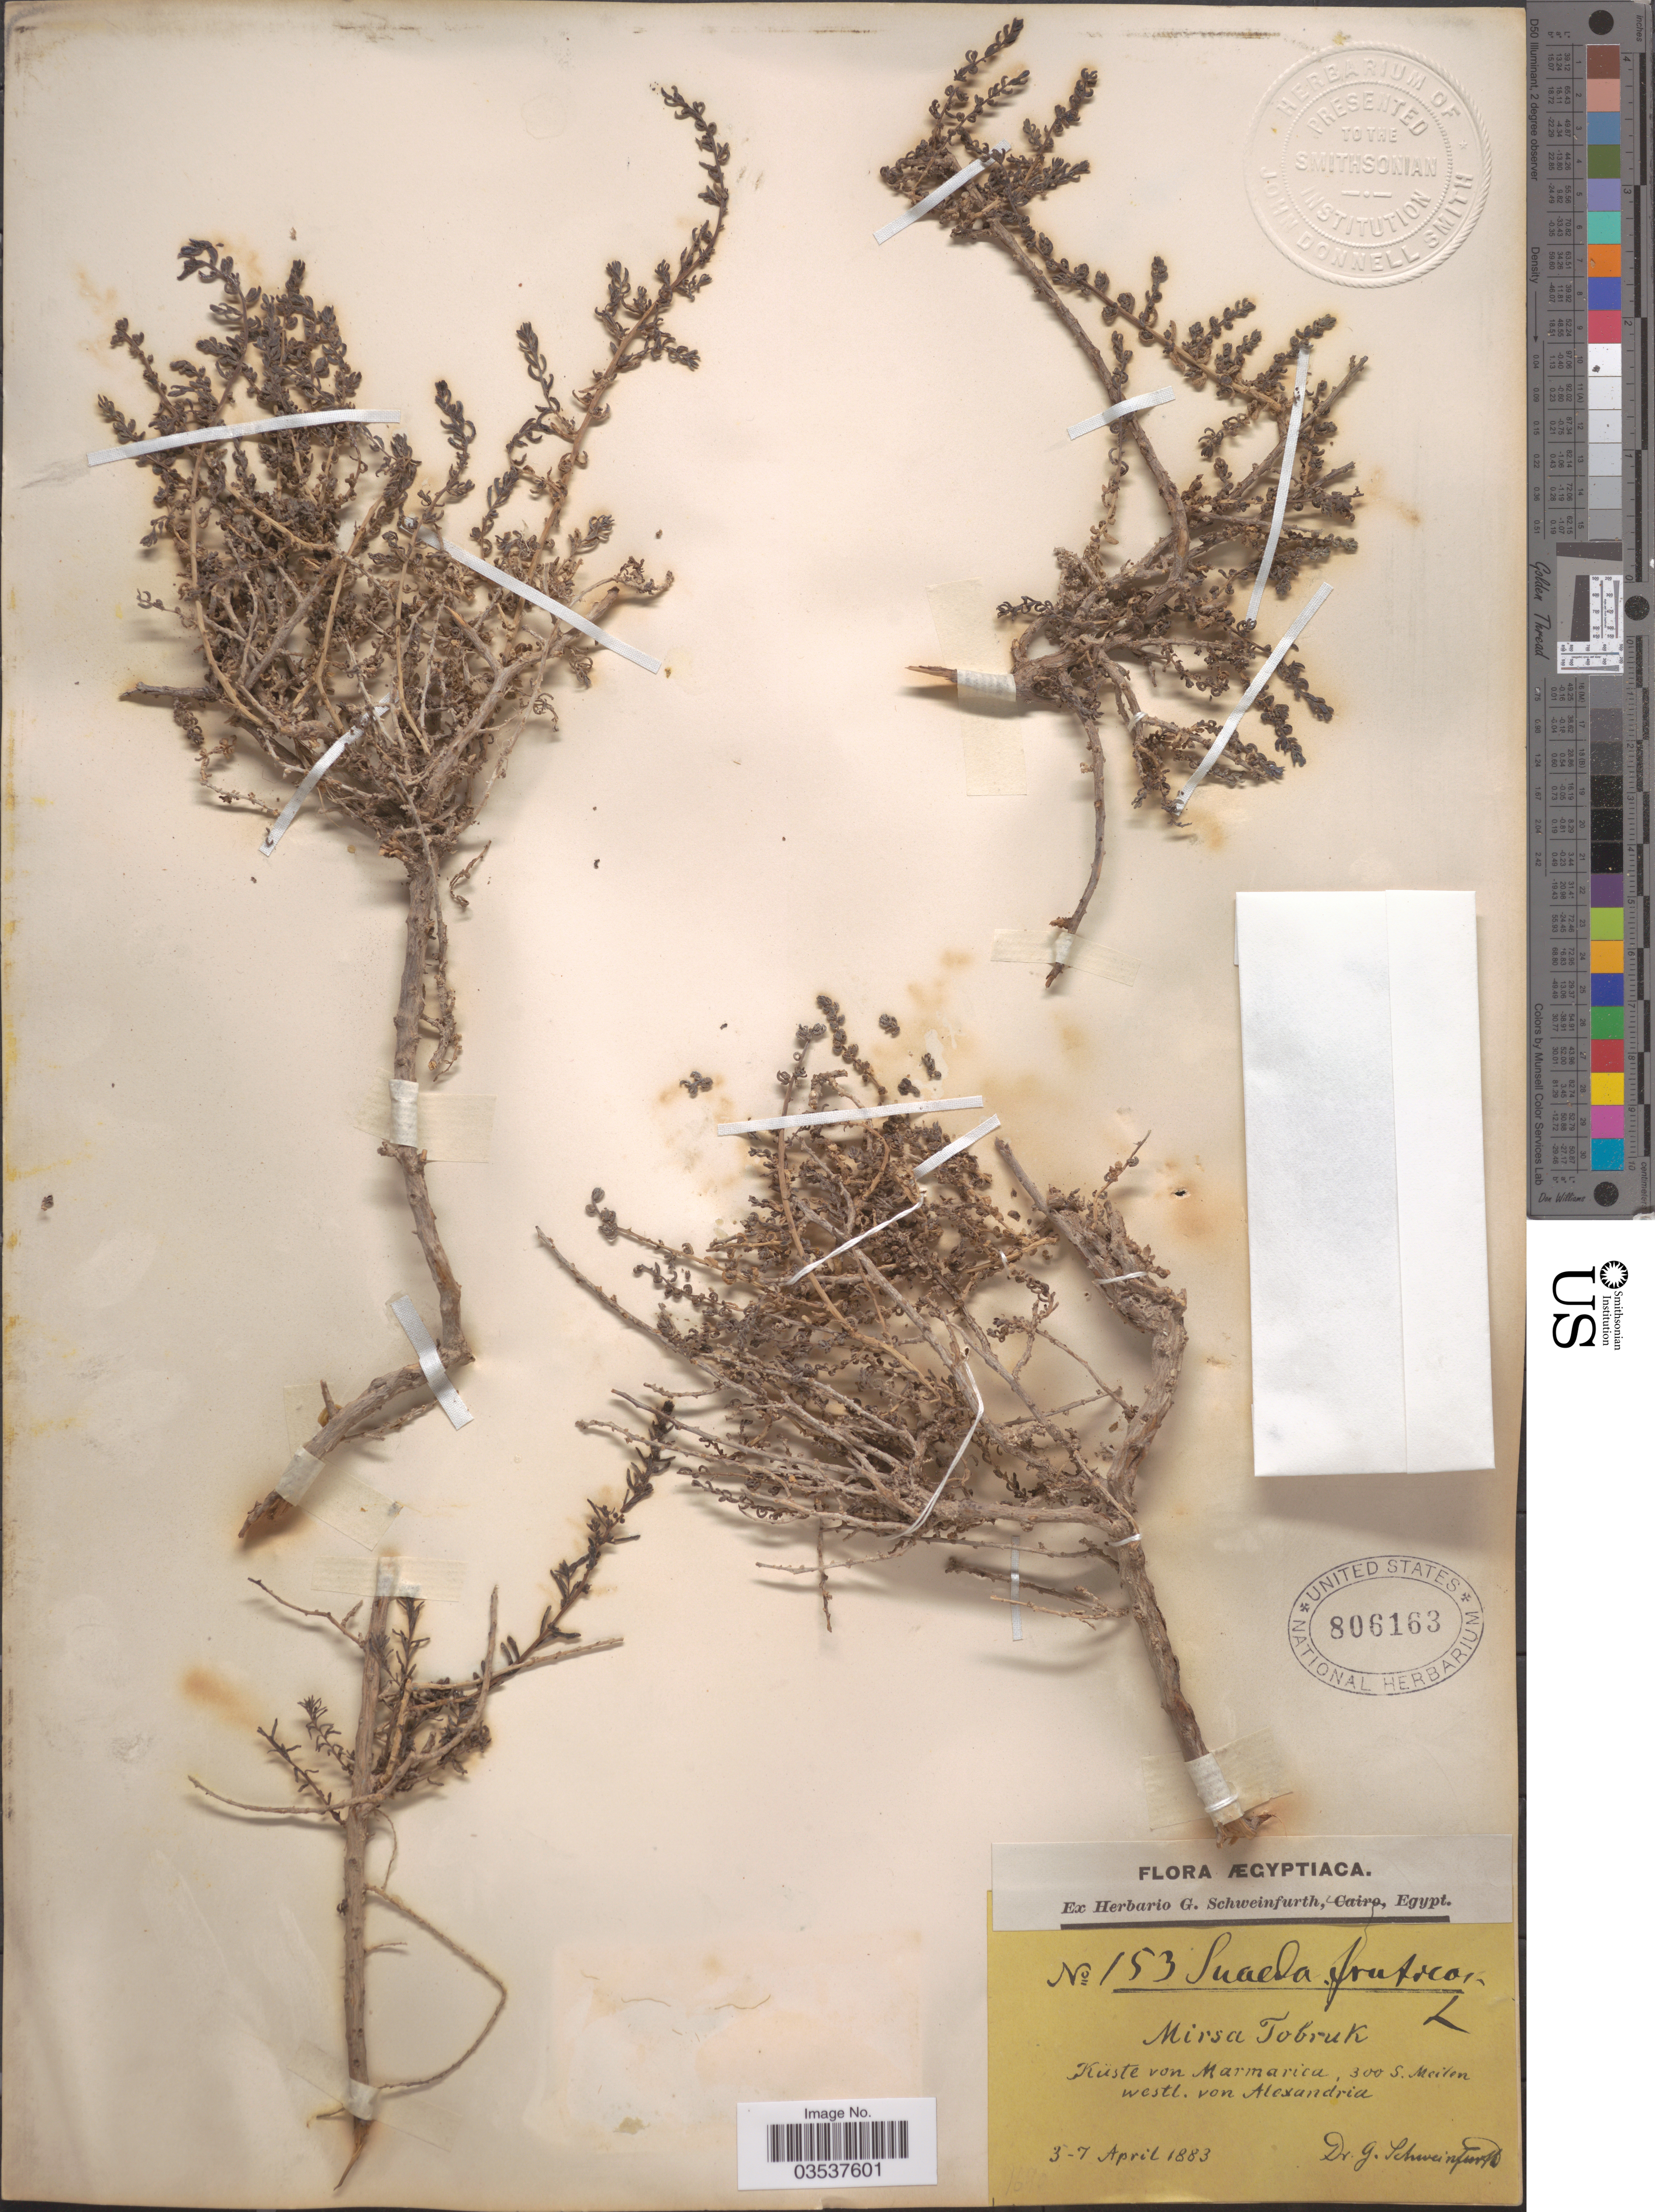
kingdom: Plantae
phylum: Tracheophyta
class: Magnoliopsida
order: Caryophyllales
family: Amaranthaceae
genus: Suaeda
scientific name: Suaeda fruticosa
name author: Forssk. ex J.F. Gmel.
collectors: G. A. Schweinfurth (herbarium)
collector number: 153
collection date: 1883-04-03/1883-04-07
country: Egypt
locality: Ægyptiaca. Mirsa Tobruk. Küste von Marmarica, 300 S. Meilen westl. von Alexandria.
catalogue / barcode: US 806163